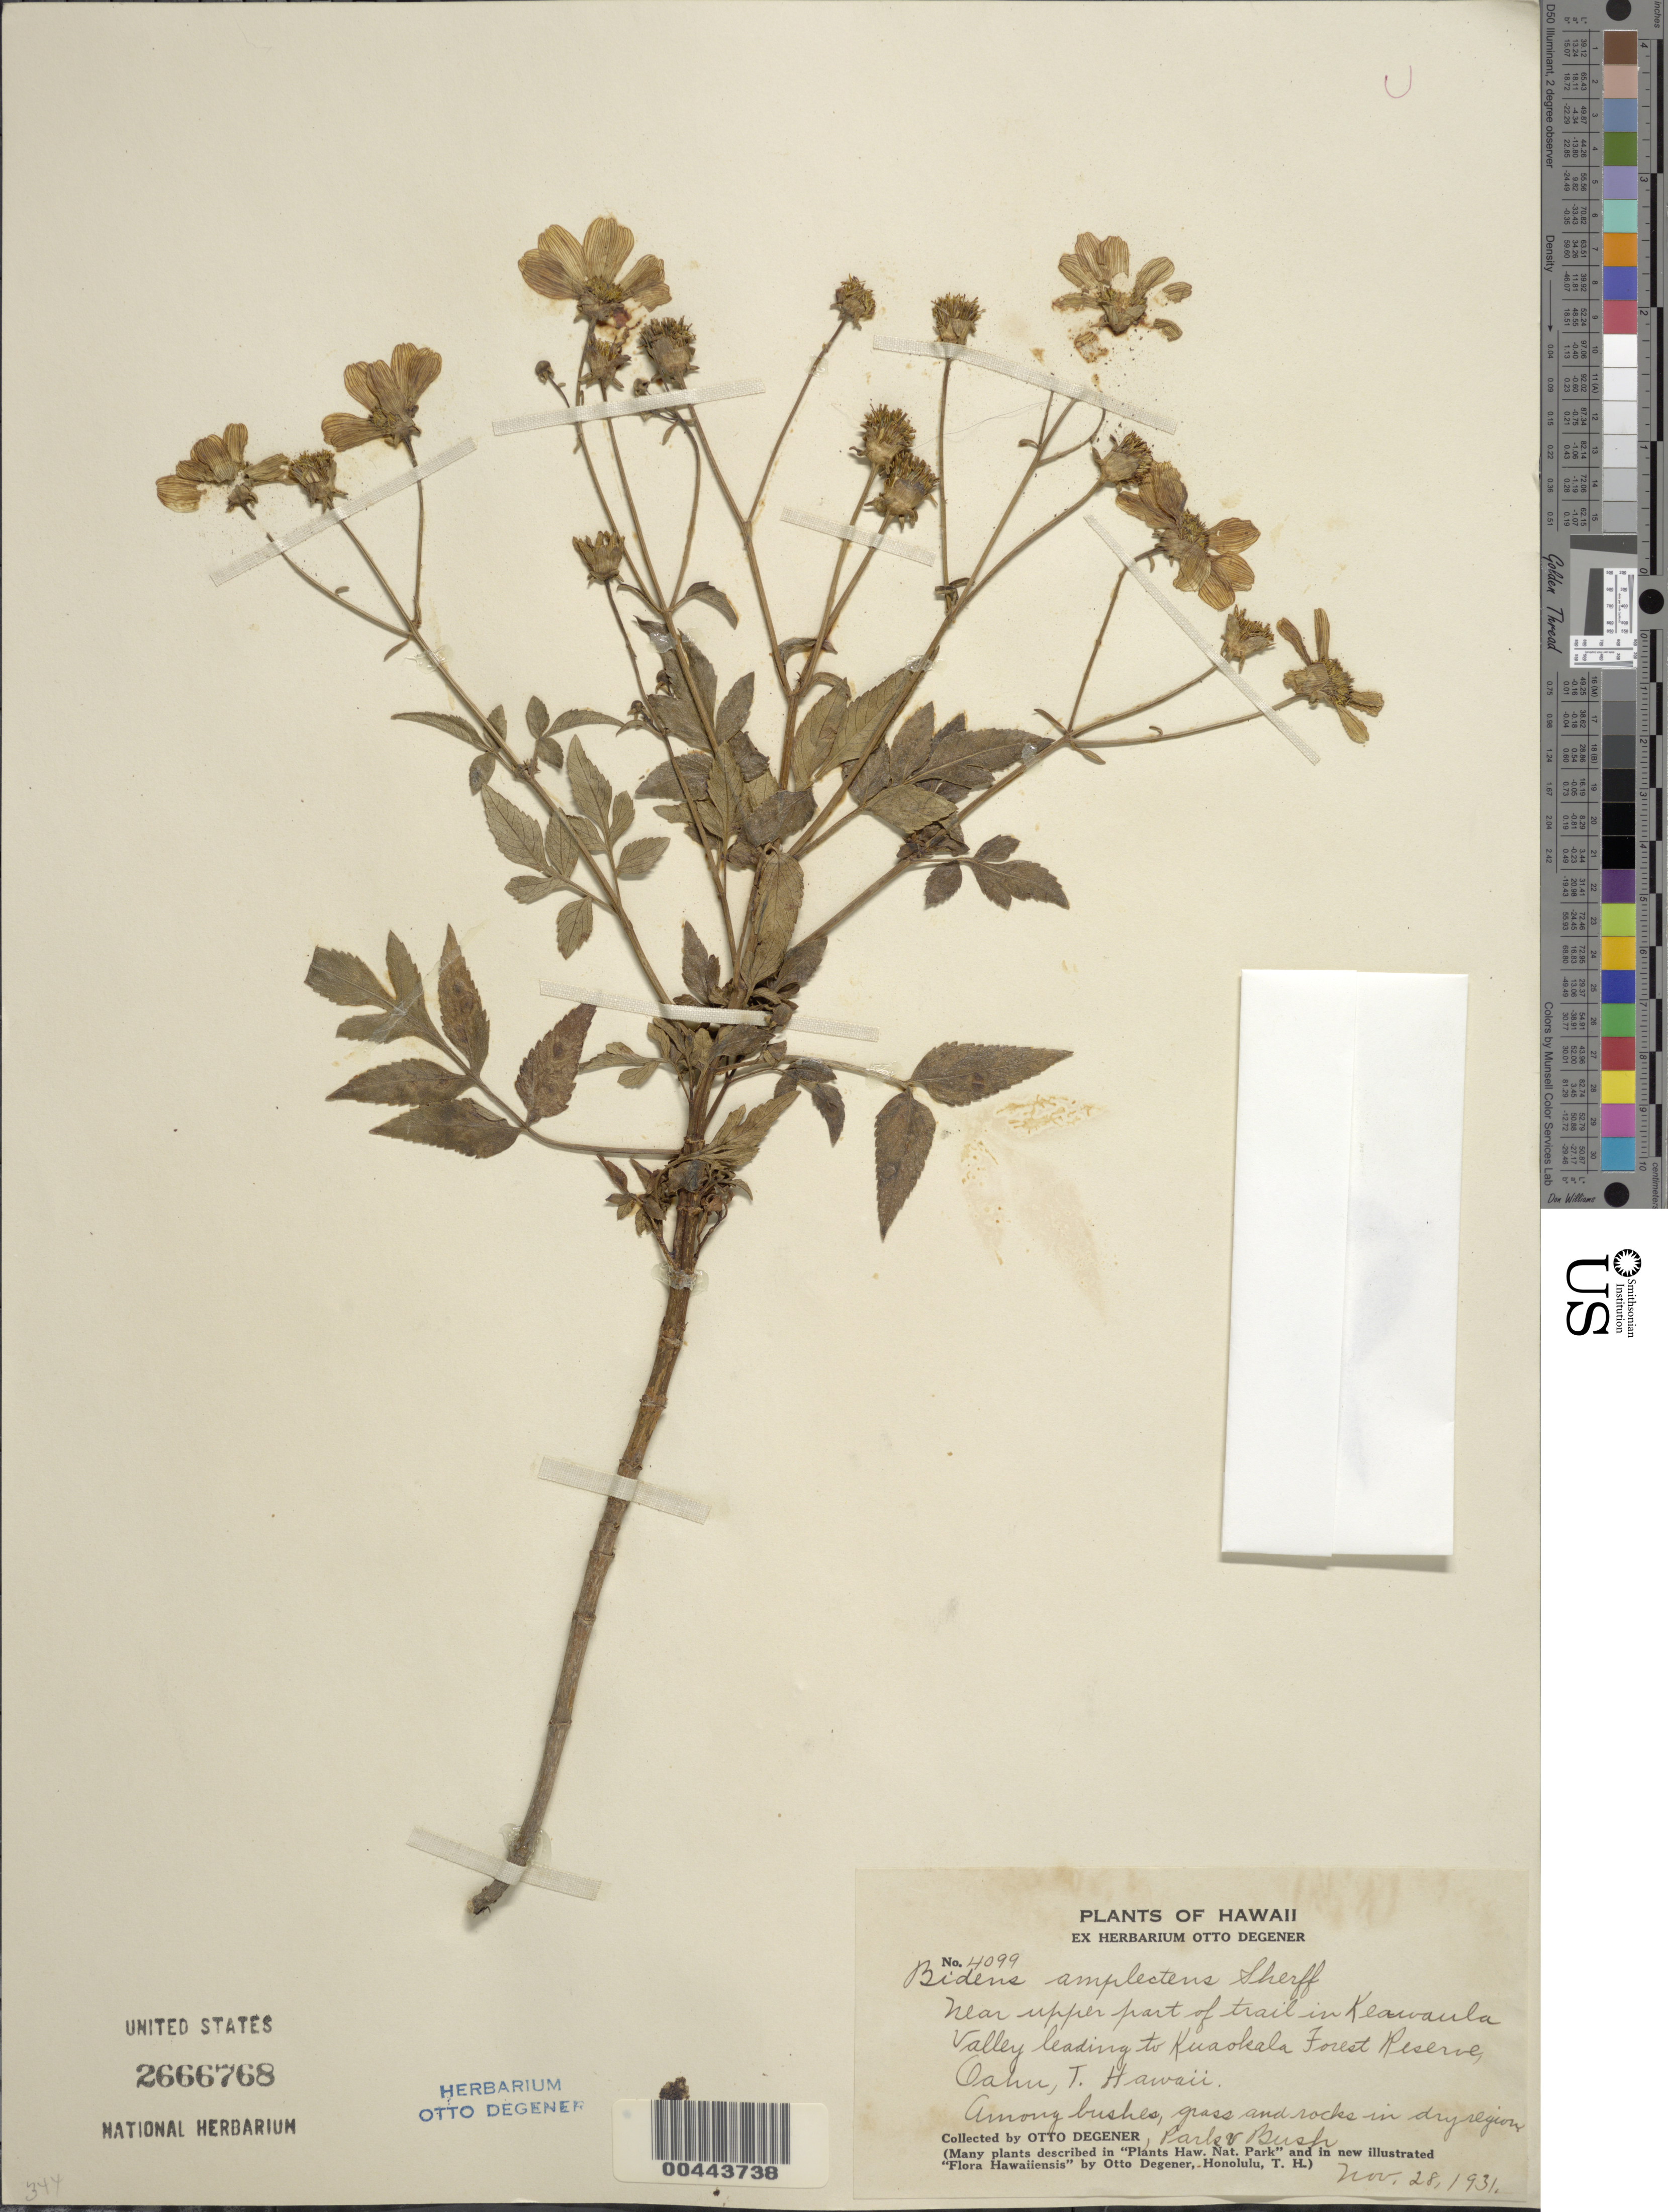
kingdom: Plantae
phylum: Tracheophyta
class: Magnoliopsida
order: Asterales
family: Asteraceae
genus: Bidens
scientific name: Bidens amplectens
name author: Sherff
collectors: O. Degener, Park & B. F. Bush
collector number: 4099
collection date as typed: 28 Nov 1931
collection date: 1931-11-28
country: United States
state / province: Hawaii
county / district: Honolulu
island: Oahu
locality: Near upper part of trail in Keawaula Valley leading to Kuaokala Forest Preserve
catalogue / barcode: US 2666768